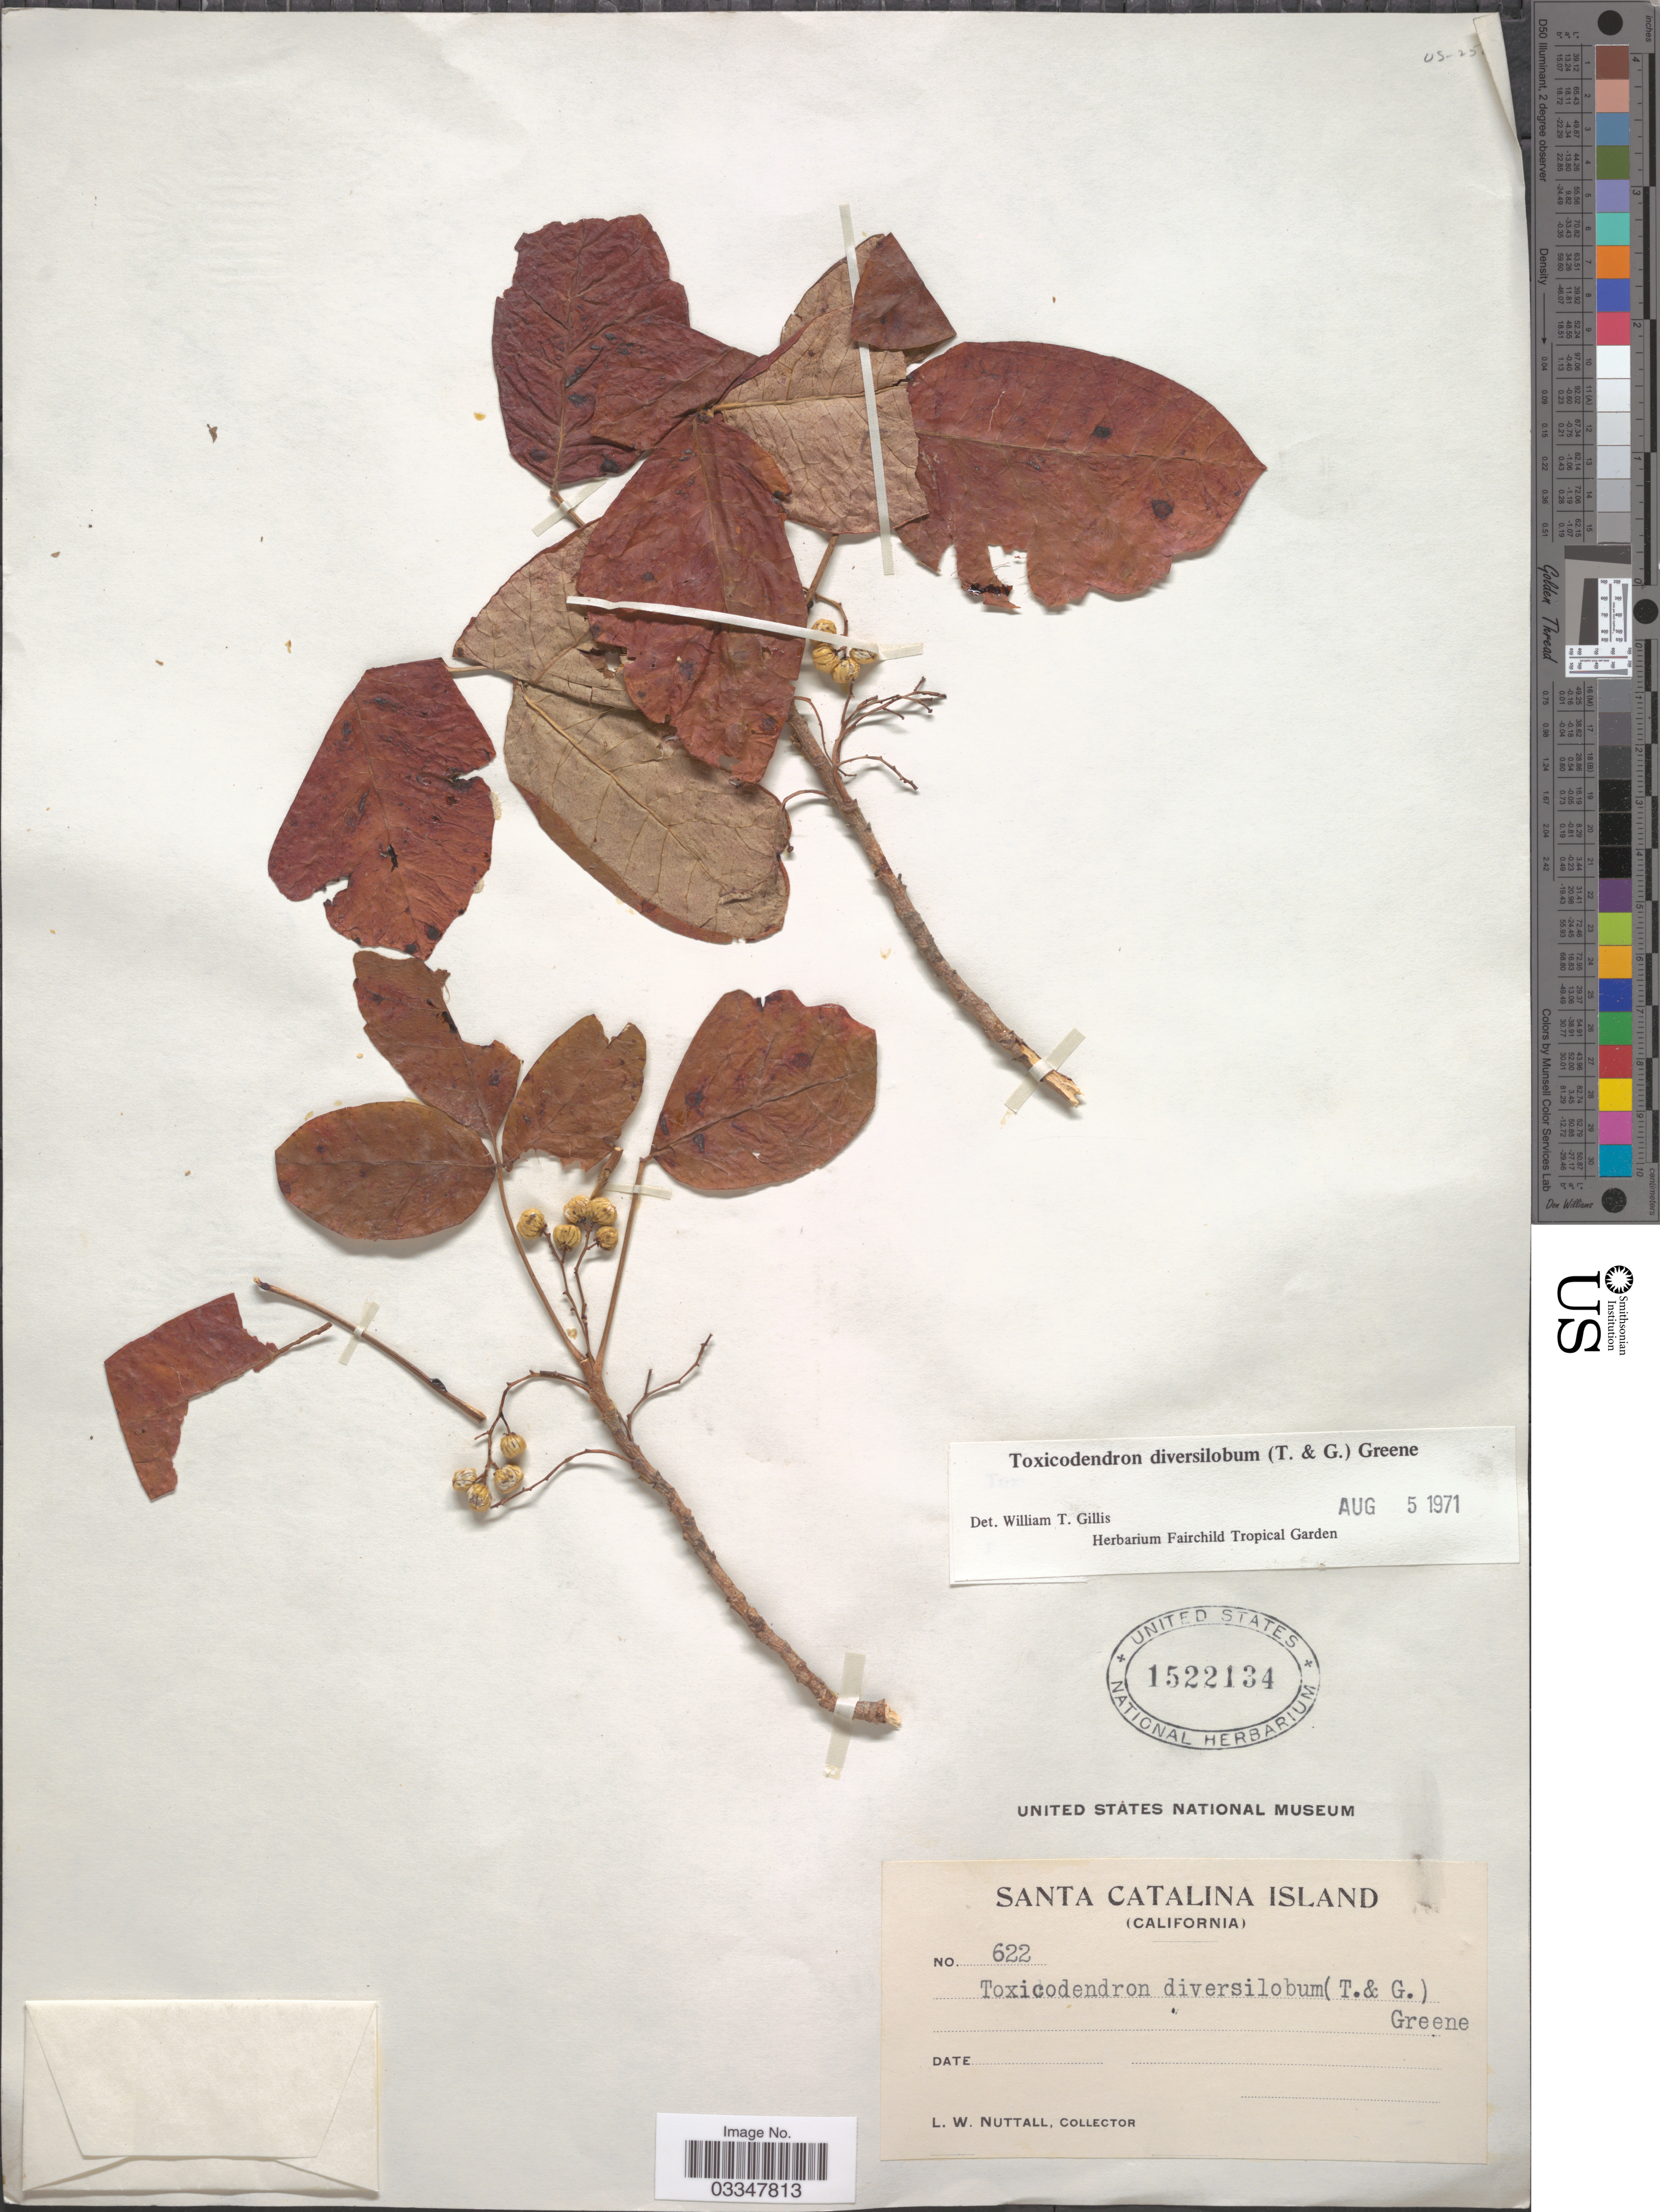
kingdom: Plantae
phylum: Tracheophyta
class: Magnoliopsida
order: Sapindales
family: Anacardiaceae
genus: Toxicodendron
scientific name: Toxicodendron diversilobum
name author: (Torr. & A. Gray) Greene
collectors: L. W. Nuttall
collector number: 622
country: United States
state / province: California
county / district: Los Angeles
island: Santa Catalina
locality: Santa Catalina Island.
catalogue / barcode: US 1522134